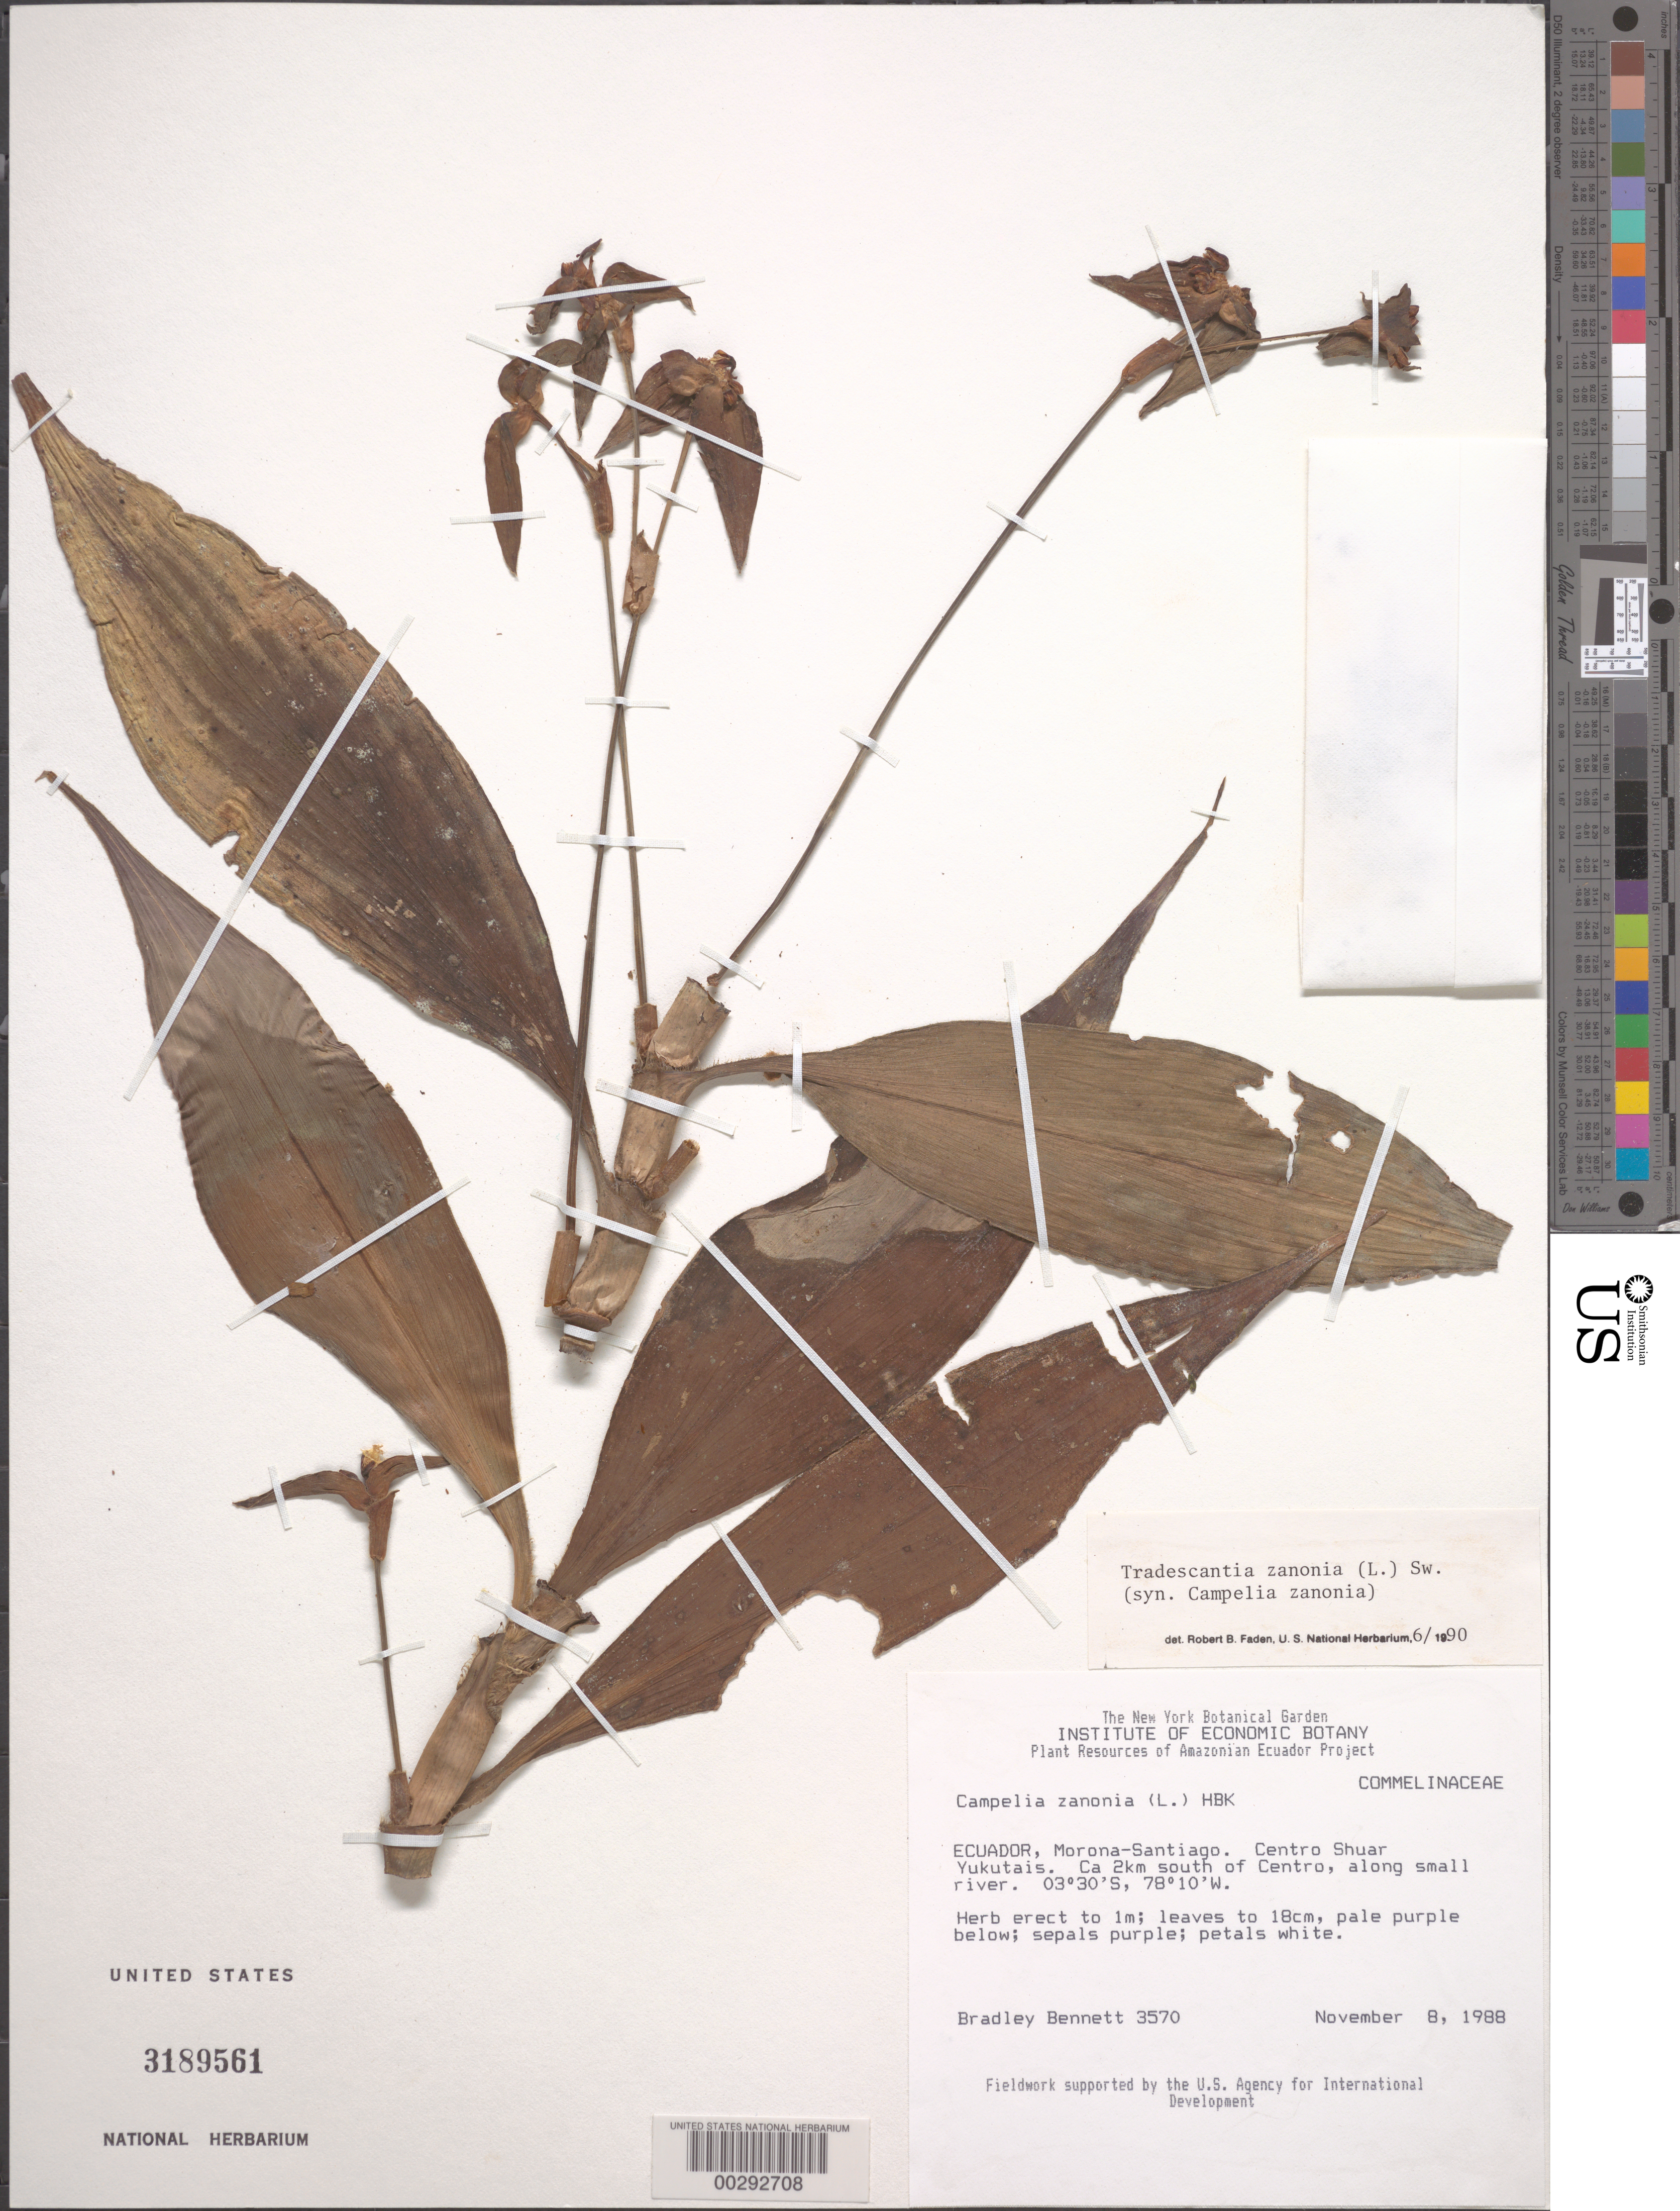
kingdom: Plantae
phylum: Tracheophyta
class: Liliopsida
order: Commelinales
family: Commelinaceae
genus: Tradescantia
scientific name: Tradescantia zanonia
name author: (L.) Sw.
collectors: B. Bennett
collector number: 3570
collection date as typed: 08 Nov 1988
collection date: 1988-11-08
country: Ecuador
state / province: Morona-Santiago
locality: Shuar yukutais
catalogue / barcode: US 3189561